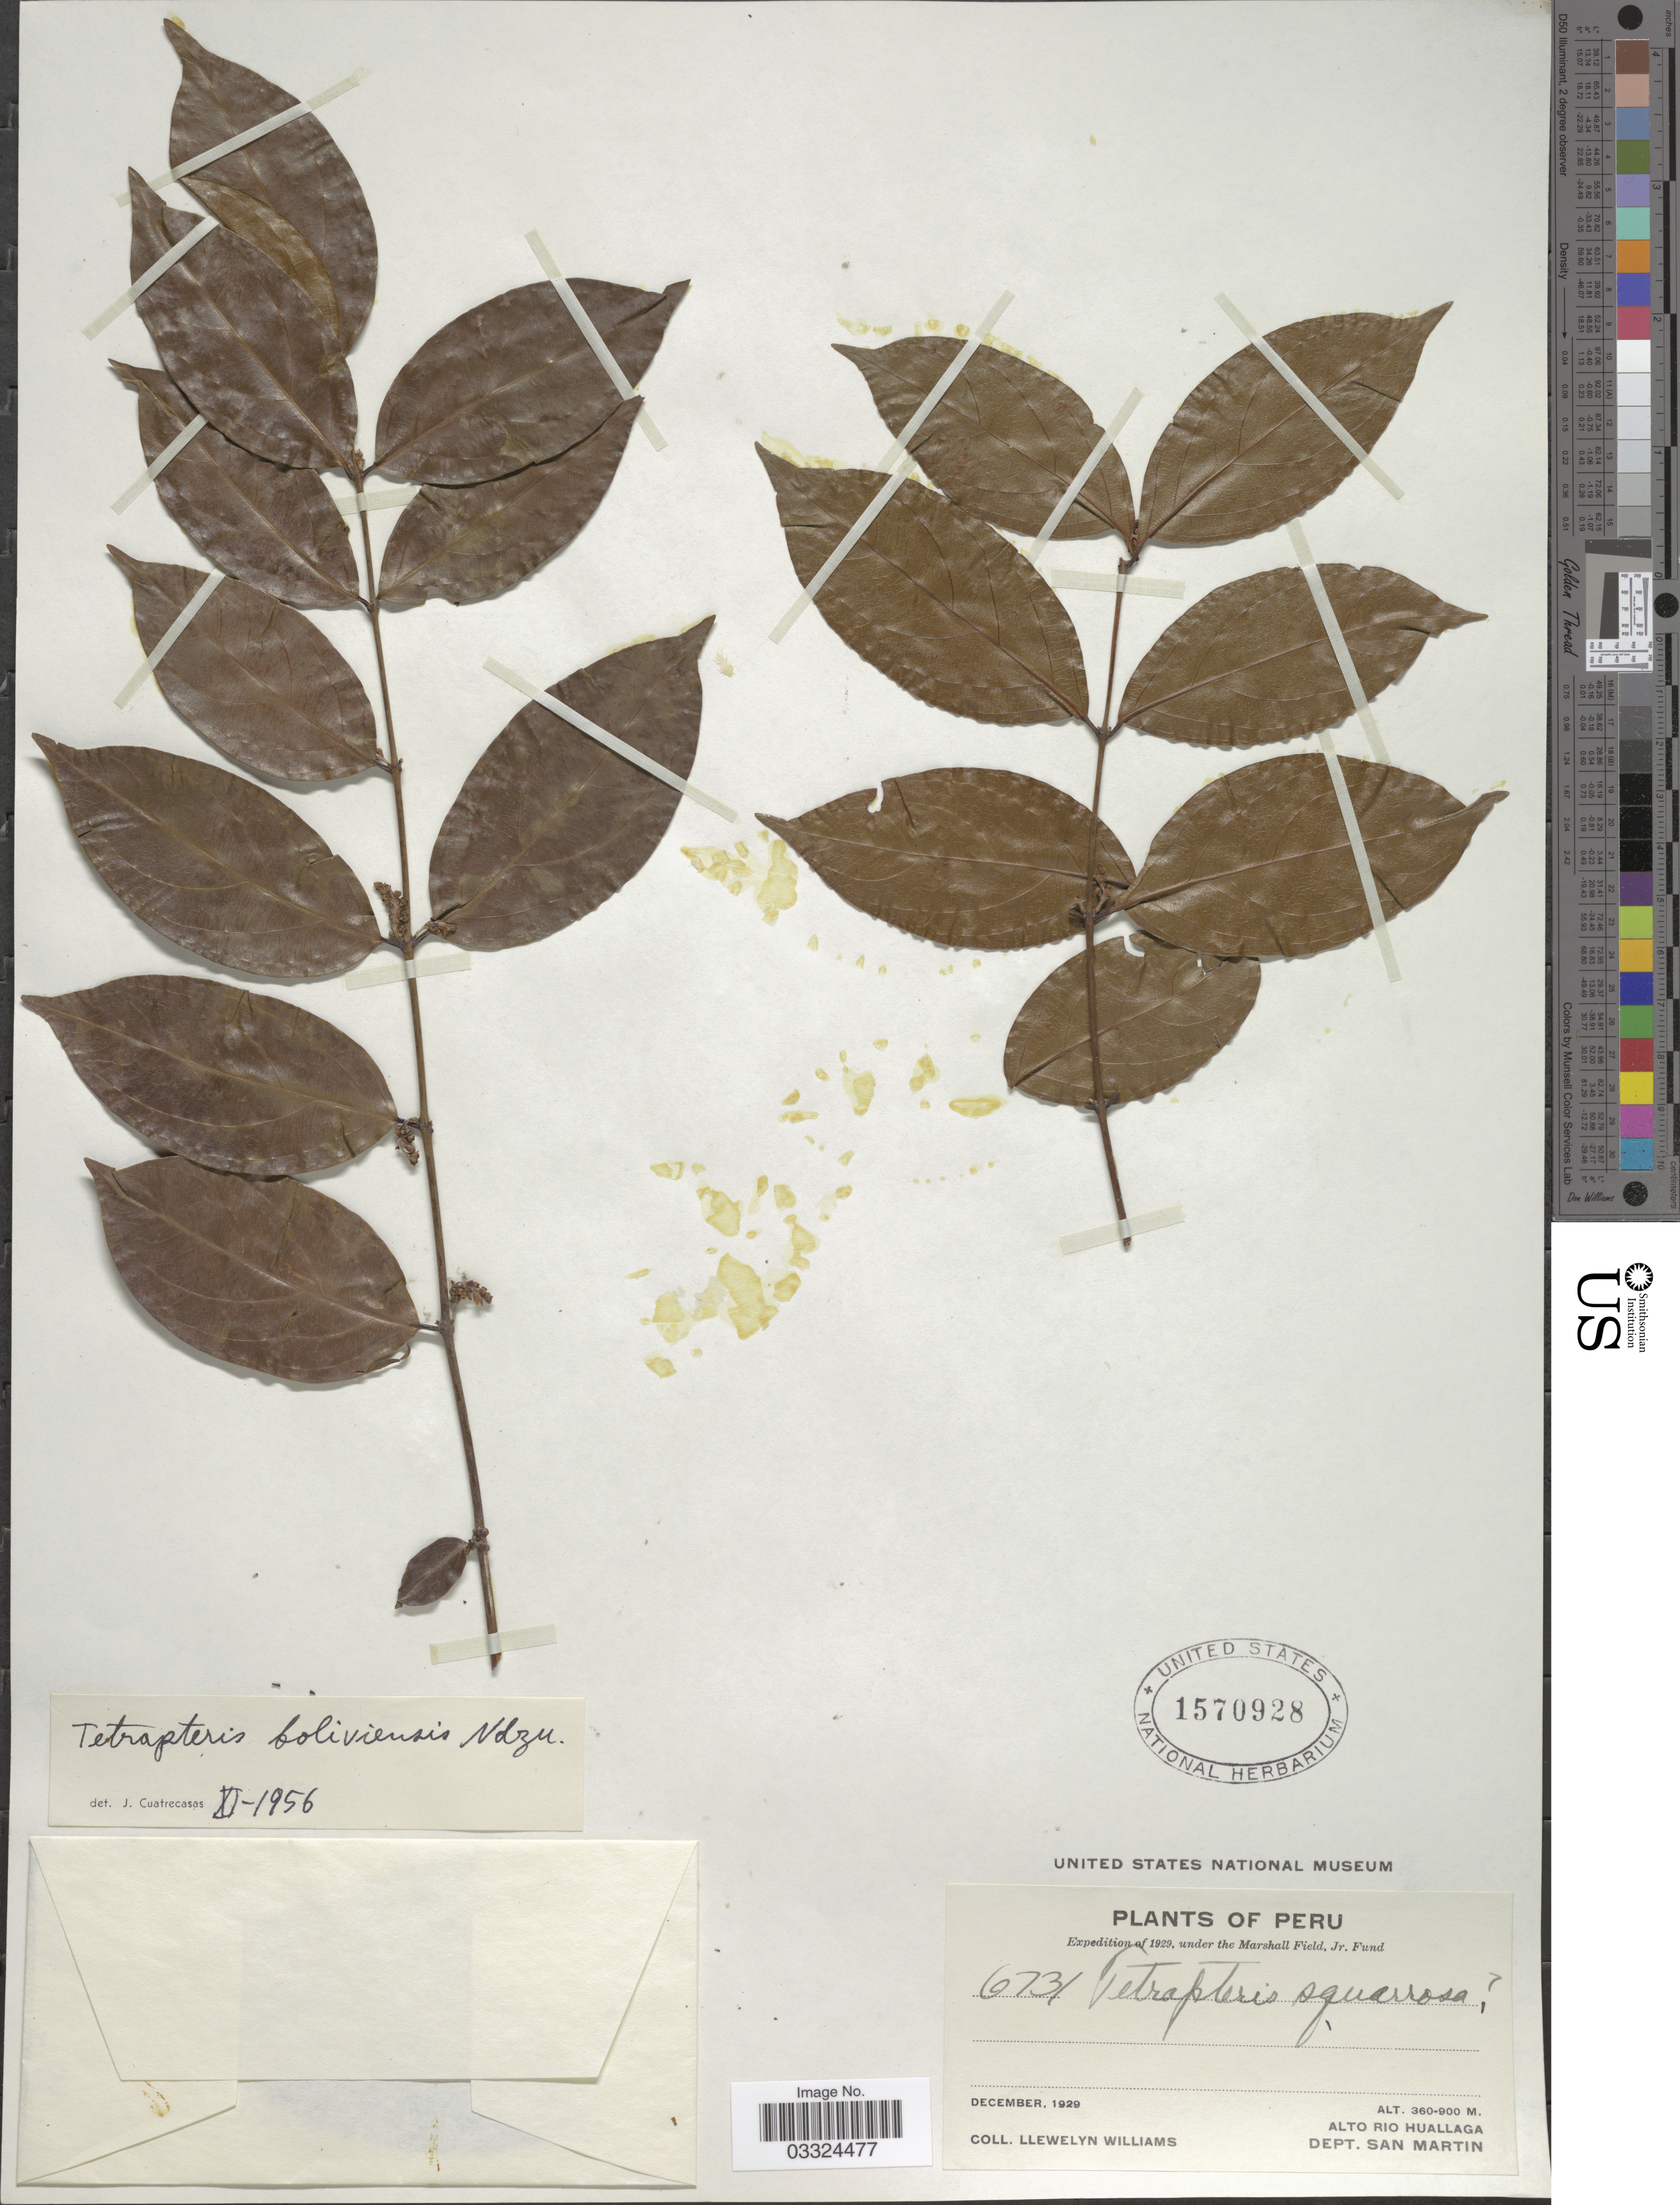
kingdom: Plantae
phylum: Tracheophyta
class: Magnoliopsida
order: Malpighiales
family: Malpighiaceae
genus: Glicophyllum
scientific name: Glicophyllum stylopterum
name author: (A. Juss.) R.F. Almeida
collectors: Ll. Williams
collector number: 6731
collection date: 1929-12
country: Peru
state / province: San Martín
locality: Alto Rio Huallaga. Dept. San Martin.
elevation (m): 360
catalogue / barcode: US 1570928